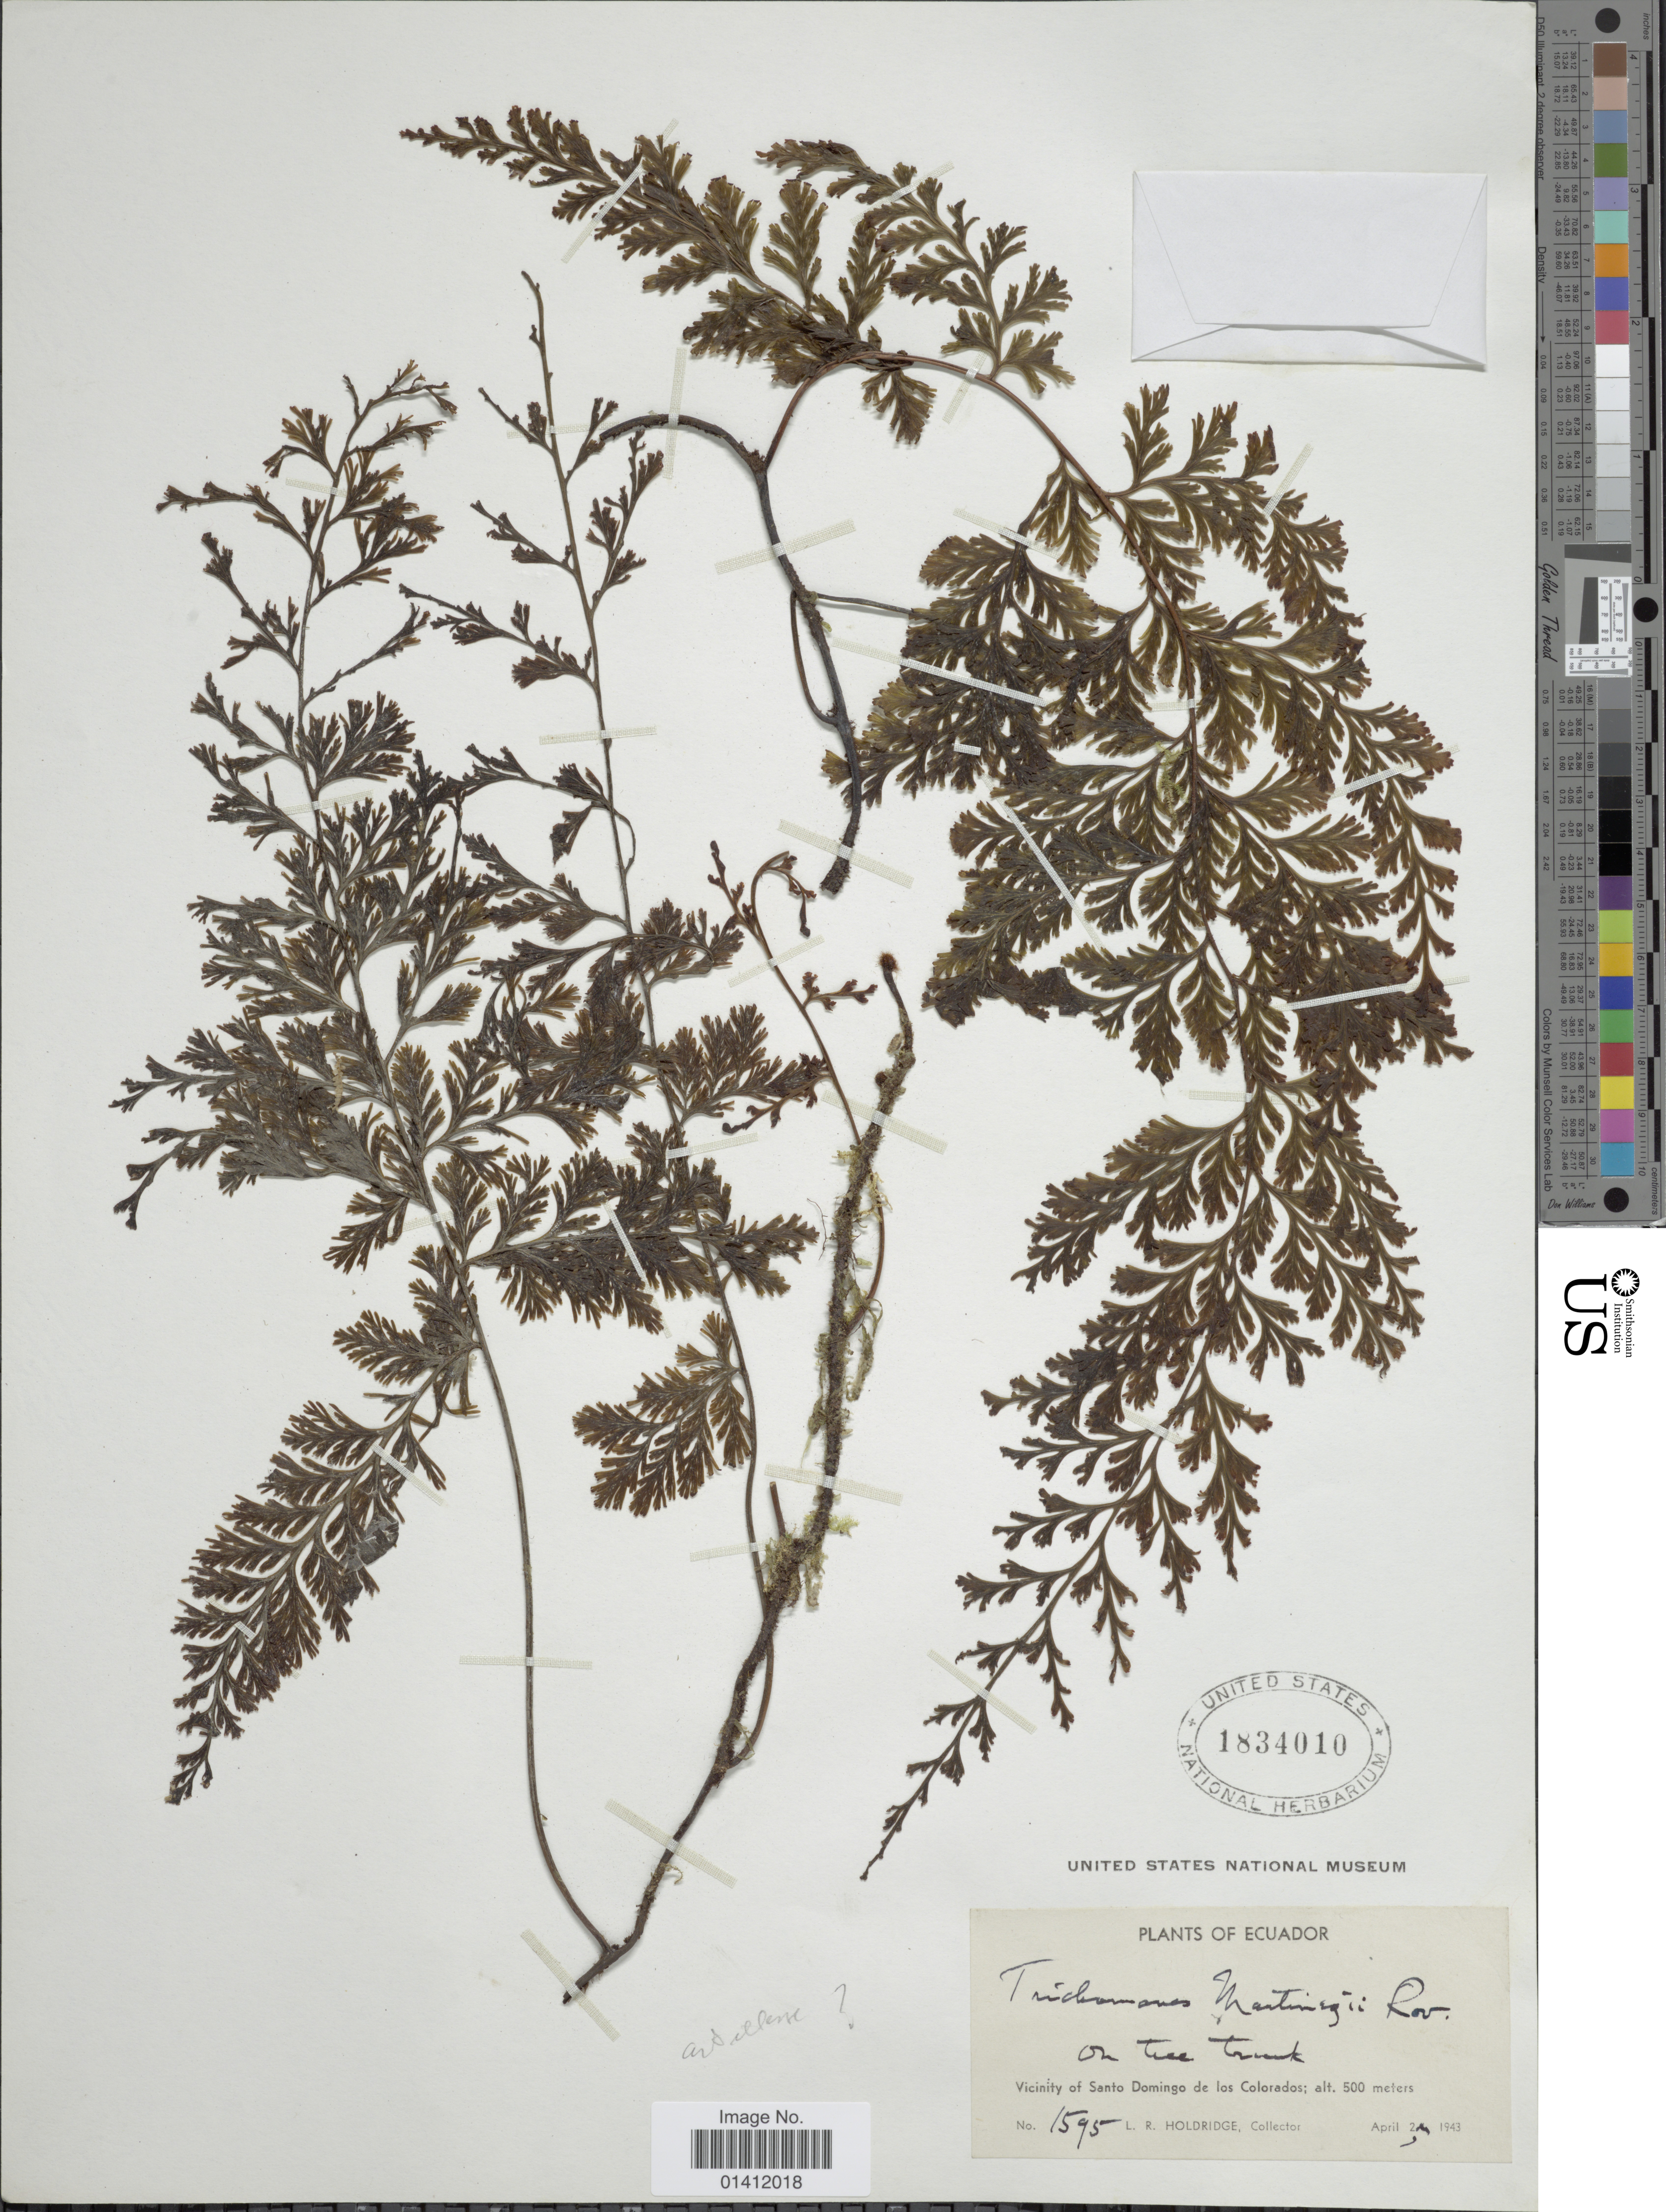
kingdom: Plantae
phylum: Tracheophyta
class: Polypodiopsida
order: Hymenophyllales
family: Hymenophyllaceae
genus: Vandenboschia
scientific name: Vandenboschia radicans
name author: (Sw.) Copel.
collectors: L. Holdridge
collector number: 1595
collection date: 1943-04-02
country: Ecuador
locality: Vicinity of Santo Domingo de los Colorados.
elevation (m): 500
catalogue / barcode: US 1834010